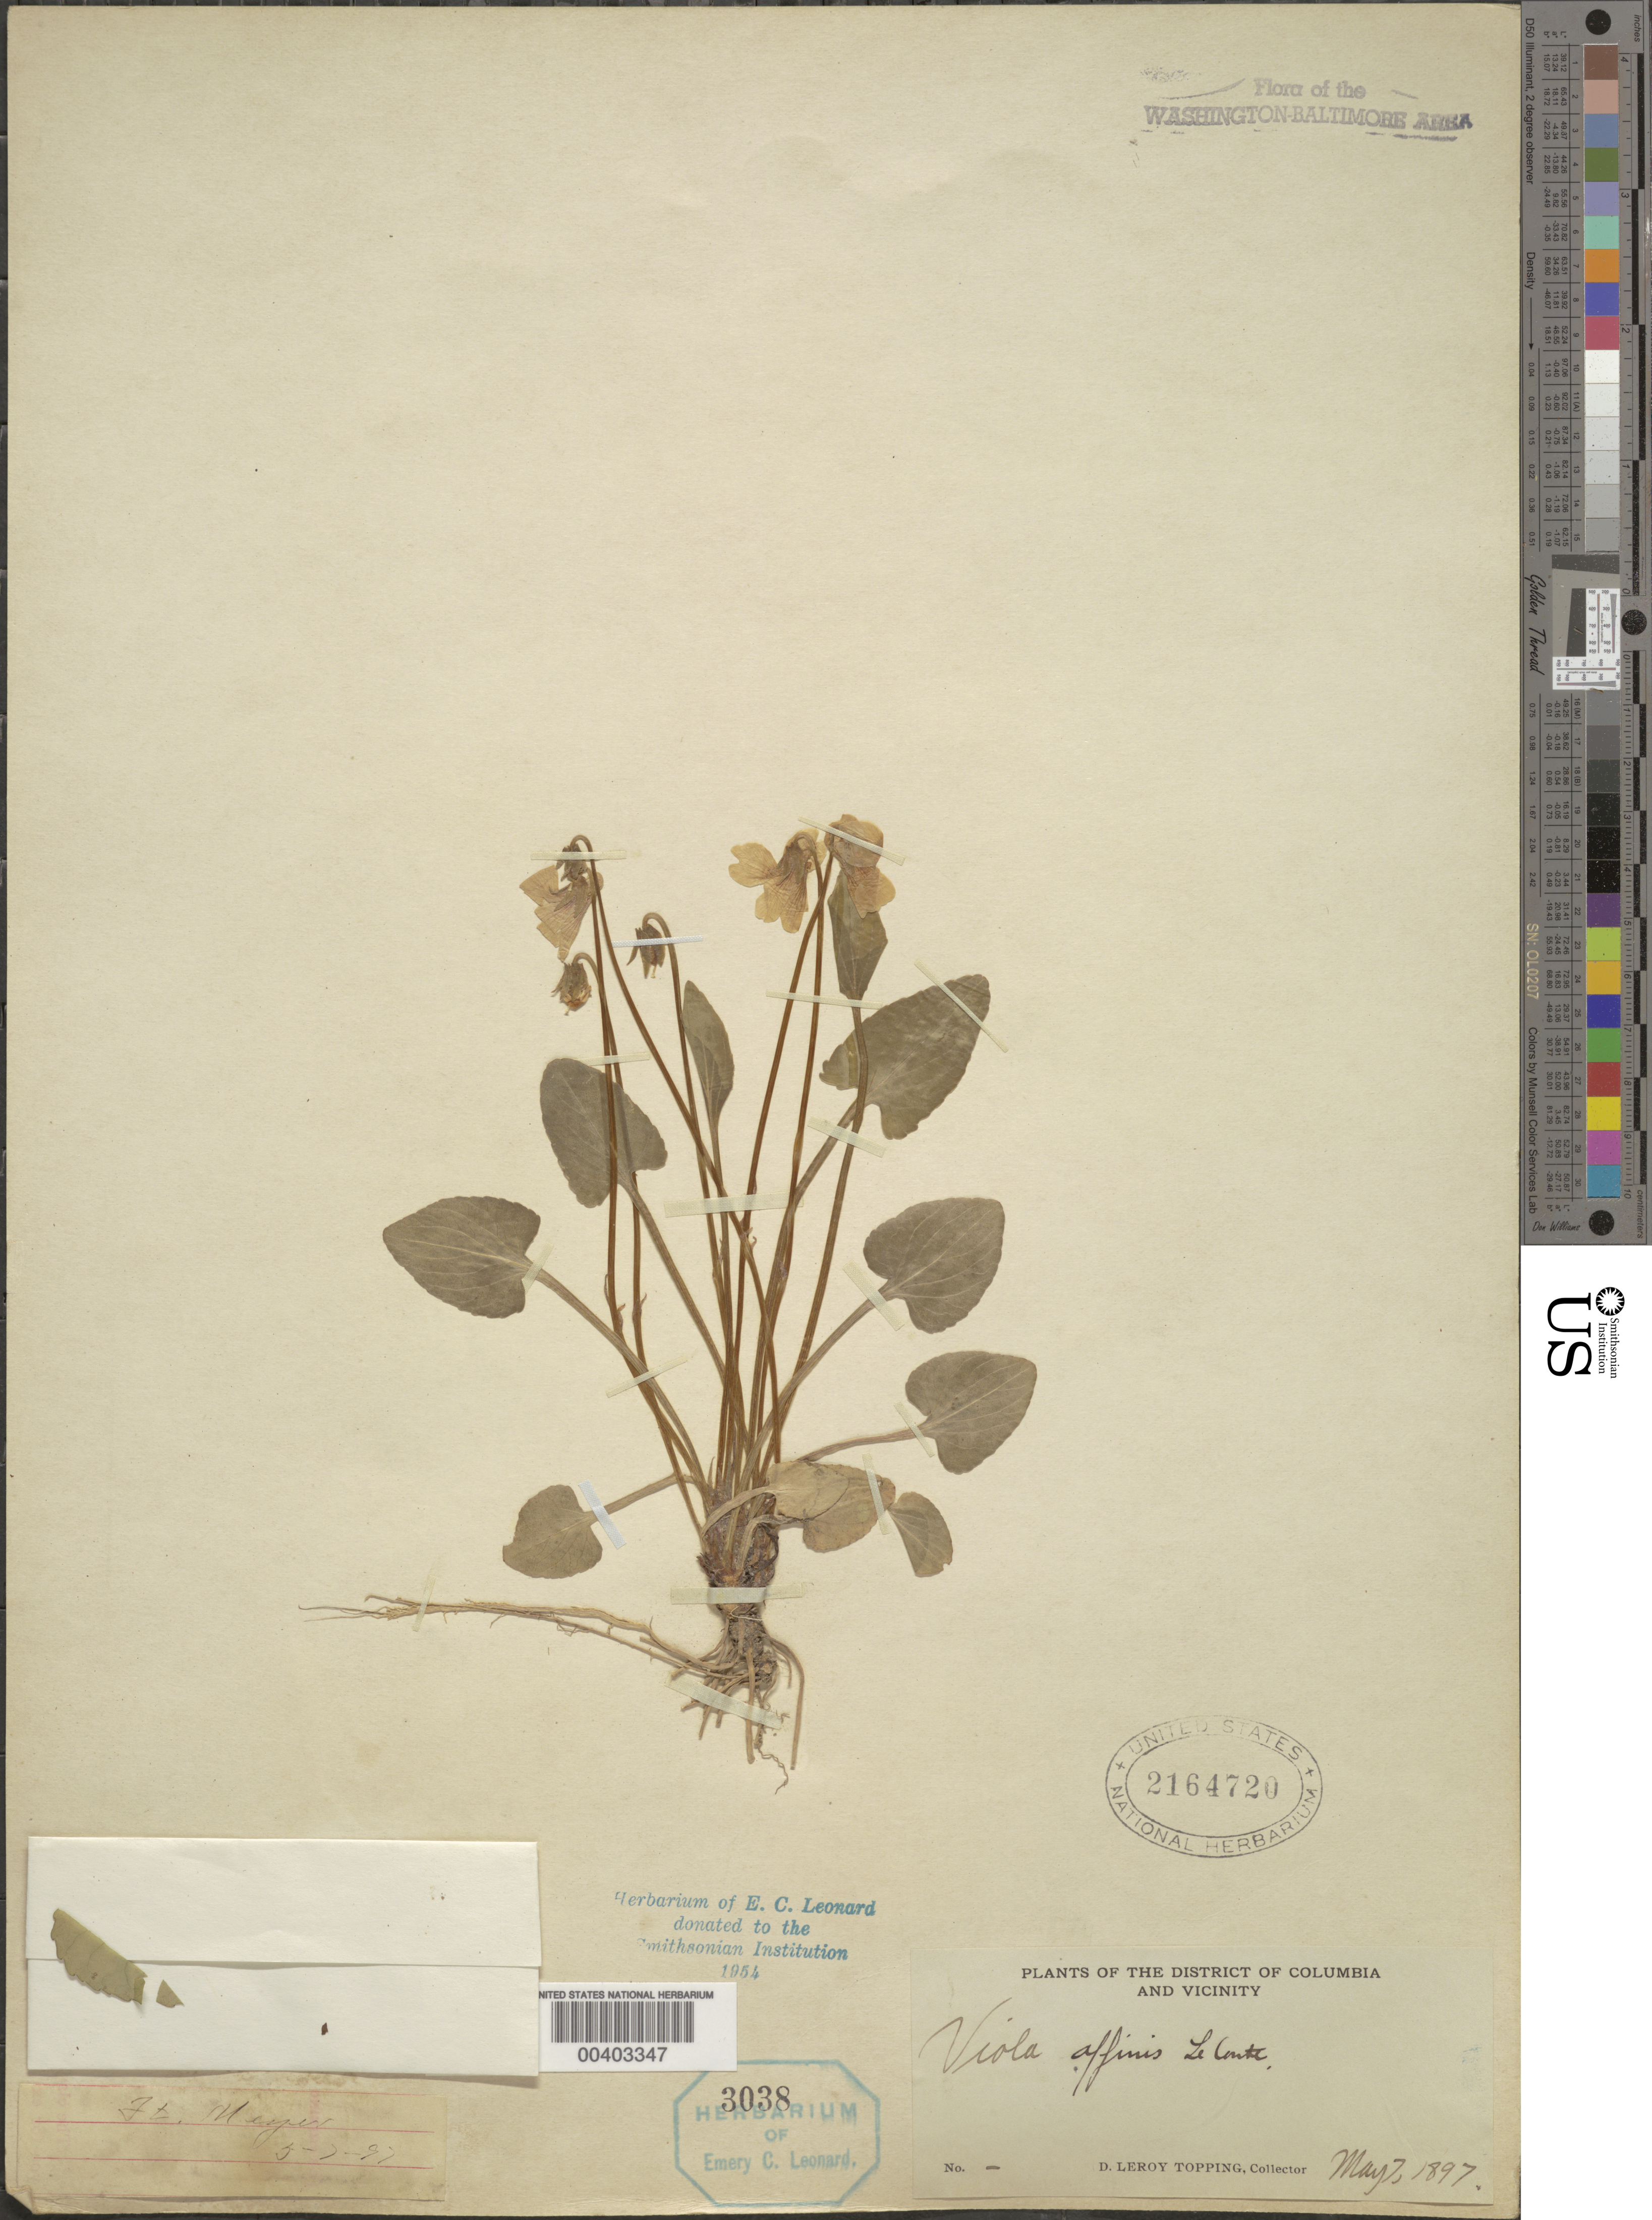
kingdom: Plantae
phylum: Tracheophyta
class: Magnoliopsida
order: Malpighiales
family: Violaceae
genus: Viola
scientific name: Viola sororia var. affinis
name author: (LeConte) McKinney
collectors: D. L. Topping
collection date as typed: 07 May 1897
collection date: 1897-05-07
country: United States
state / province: Virginia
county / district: Arlington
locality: Fort Myers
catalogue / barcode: US 2164720